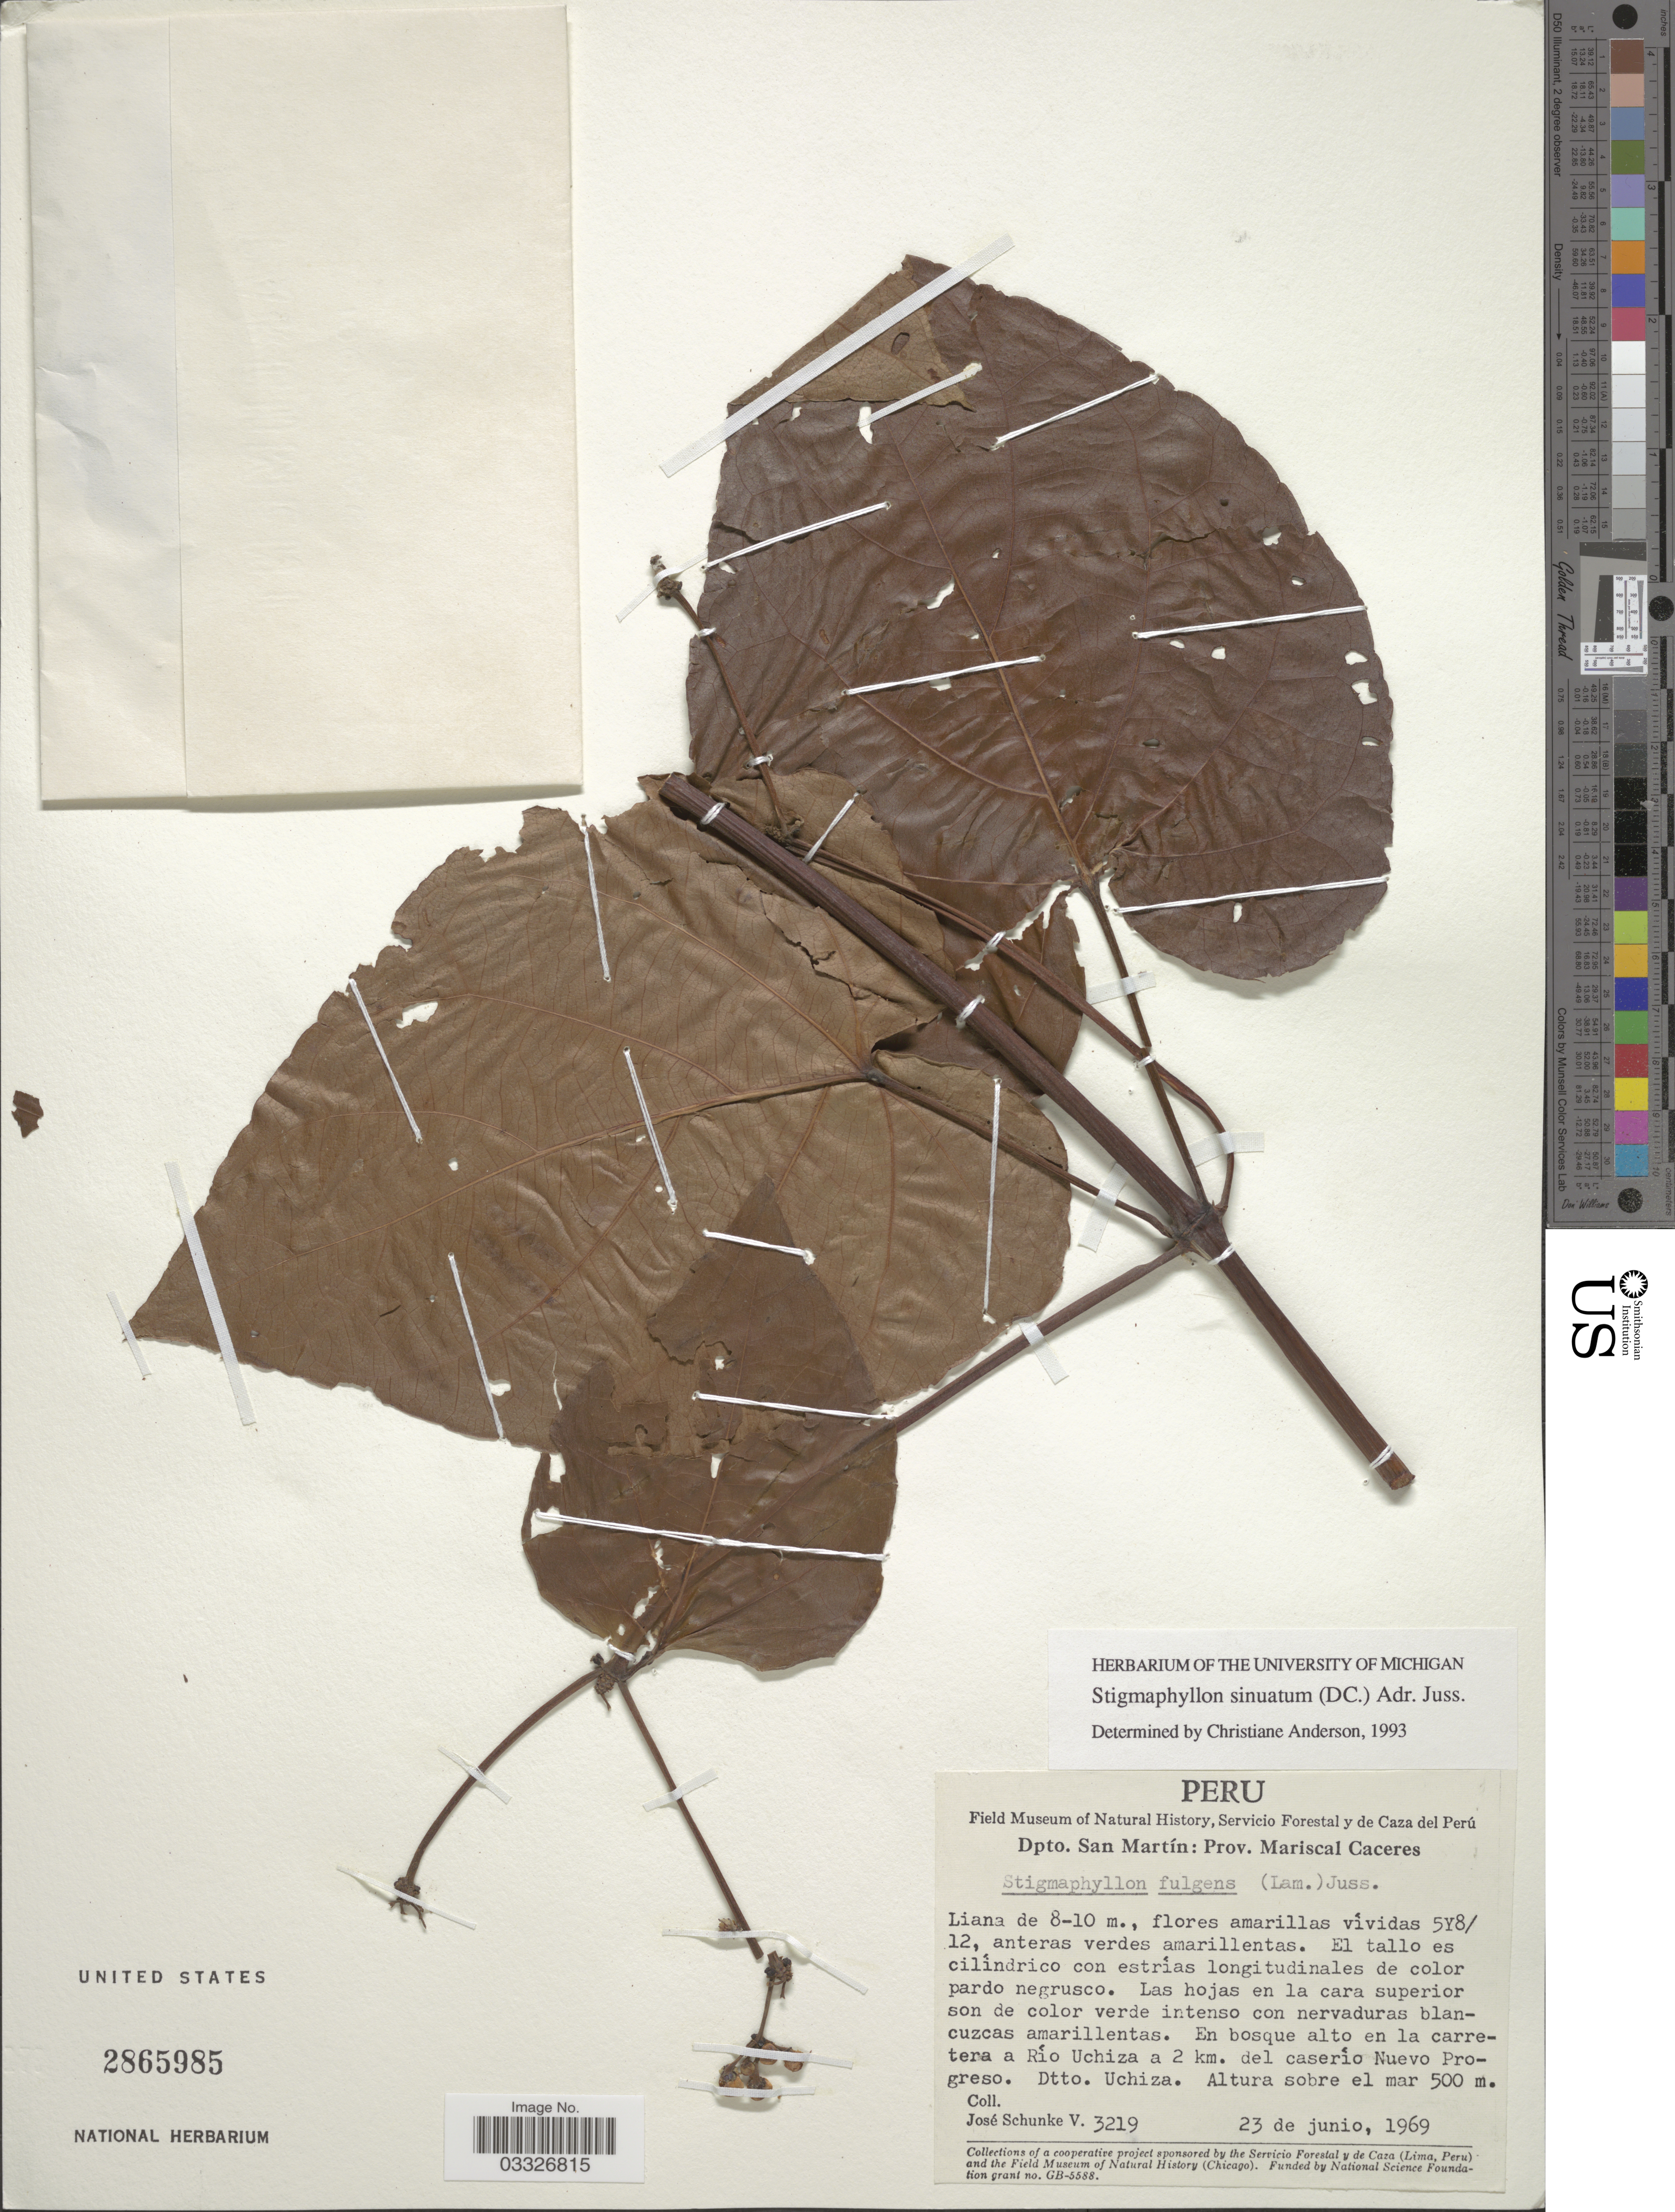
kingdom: Plantae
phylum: Tracheophyta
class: Magnoliopsida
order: Malpighiales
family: Malpighiaceae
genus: Stigmaphyllon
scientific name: Stigmaphyllon sinuatum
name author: (DC.) A. Juss.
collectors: J. Schunke Vigo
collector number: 3219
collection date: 1969-06-23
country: Peru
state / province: San Martín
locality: Dpto. San Martín: Prov. Mariscal Caceres. En bosque alto en la carretera a Río Uchiza a 2 km. del caserío Nuevo Progreso. Dtto. Uchiza.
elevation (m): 500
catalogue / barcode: US 2865985